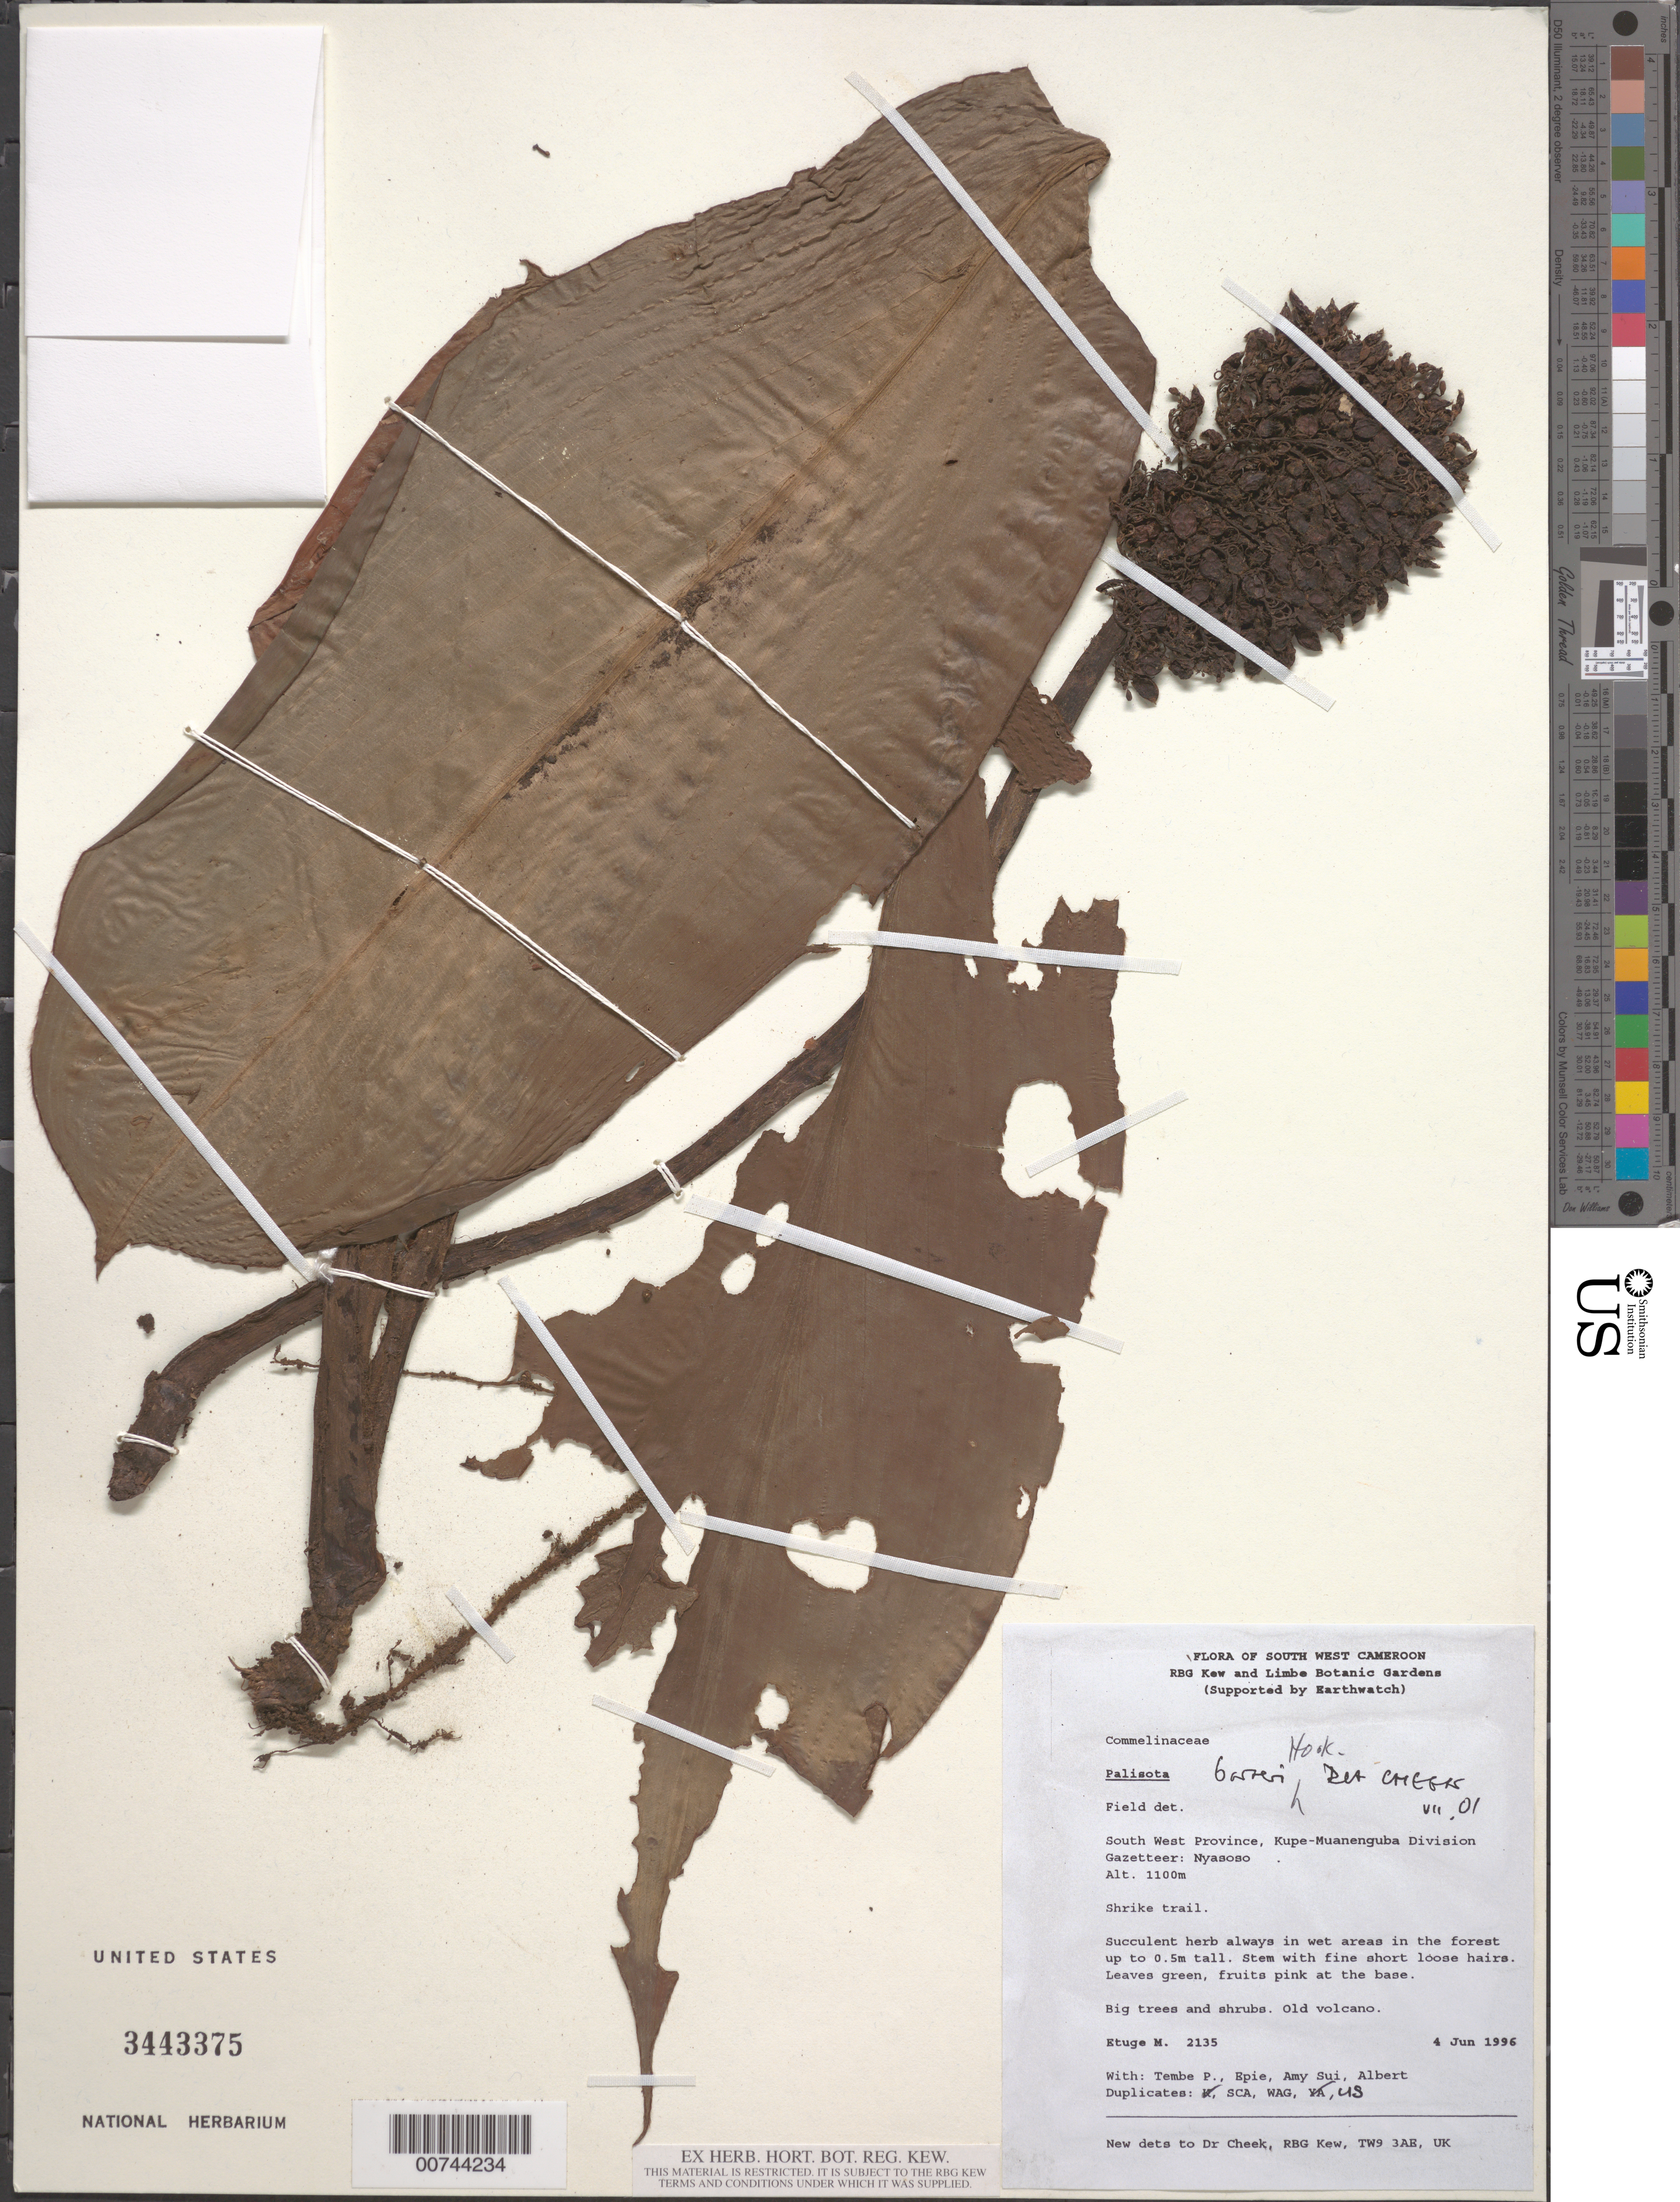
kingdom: Plantae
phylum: Tracheophyta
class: Liliopsida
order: Commelinales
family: Commelinaceae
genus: Palisota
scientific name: Palisota barteri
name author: Hook.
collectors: M. Etuge, E. Epie, Albert (the Driver), A. Sui & P. Tembe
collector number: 2135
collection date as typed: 04 Jun 1996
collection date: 1996-06-04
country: Cameroon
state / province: Sud-Ouest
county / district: Kupe-Muanenguba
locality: Nyasoso, Max's Trail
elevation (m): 1100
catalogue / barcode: US 3443375